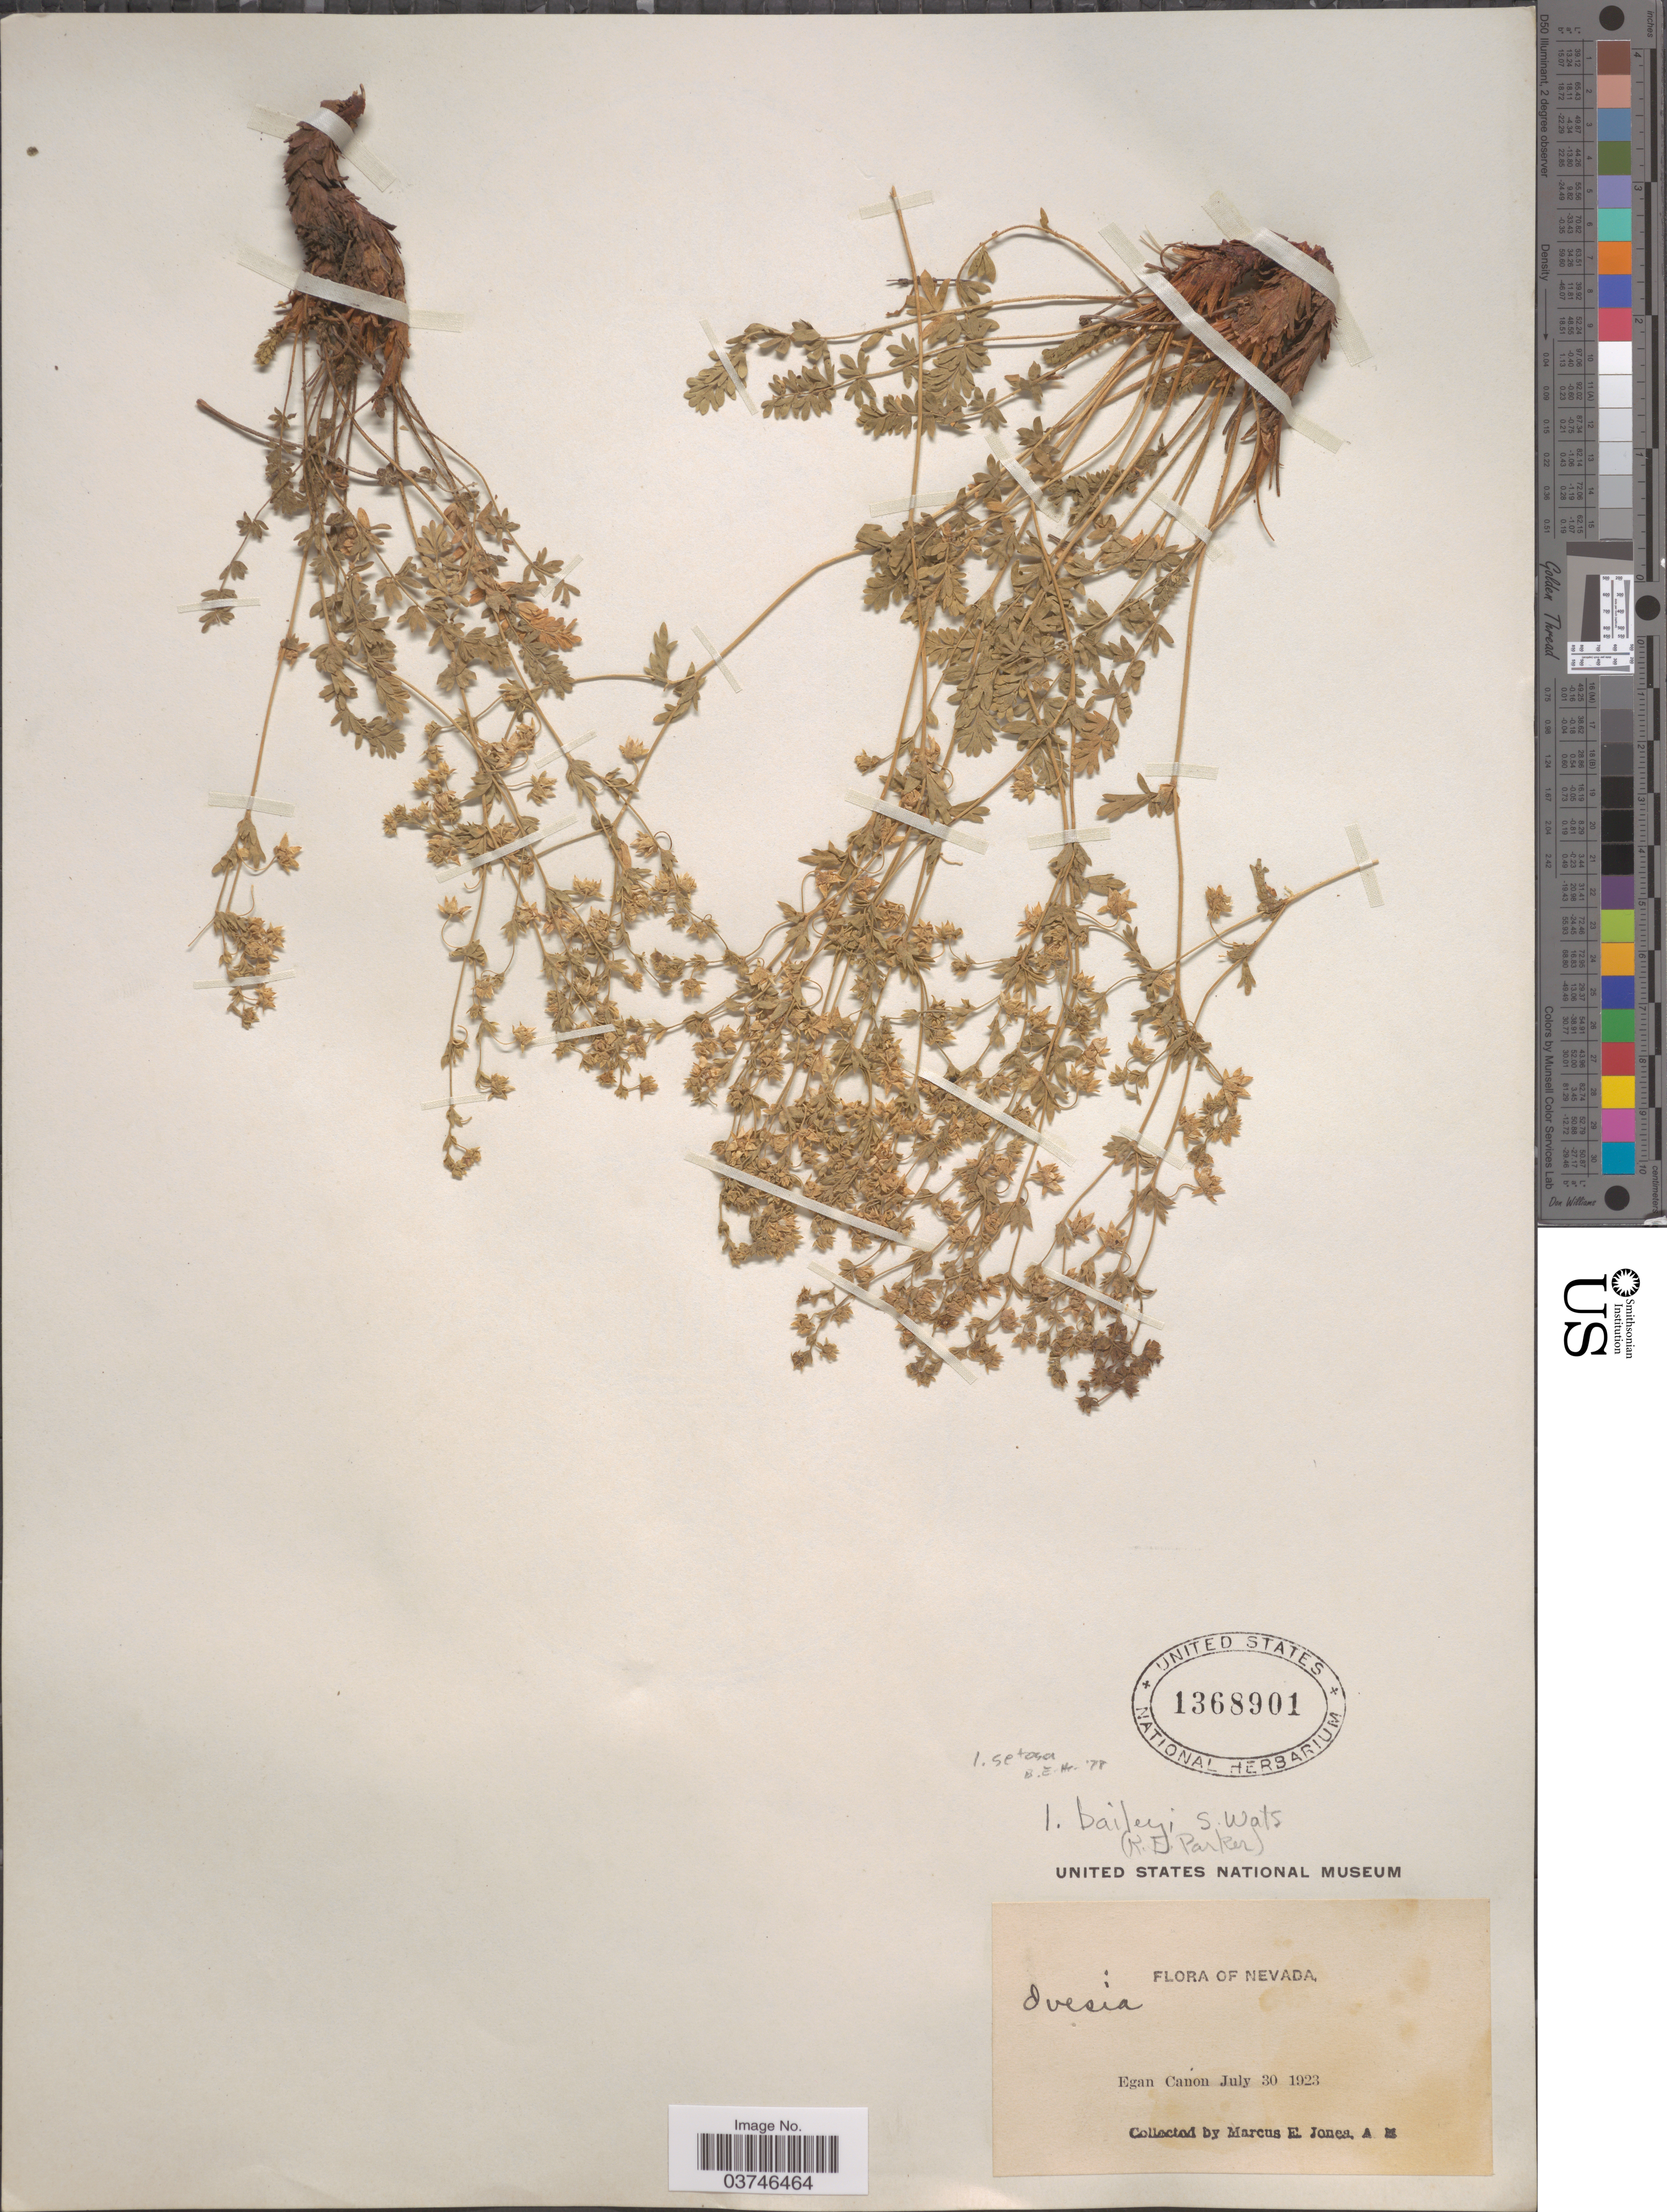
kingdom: Plantae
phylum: Tracheophyta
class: Magnoliopsida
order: Rosales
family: Rosaceae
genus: Potentilla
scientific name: Potentilla setosa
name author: (S. Watson) Mosyakin & Shiyan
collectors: M. E. Jones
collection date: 1923-07-30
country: United States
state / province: Nevada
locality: Egan Canon.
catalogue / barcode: US 1368901